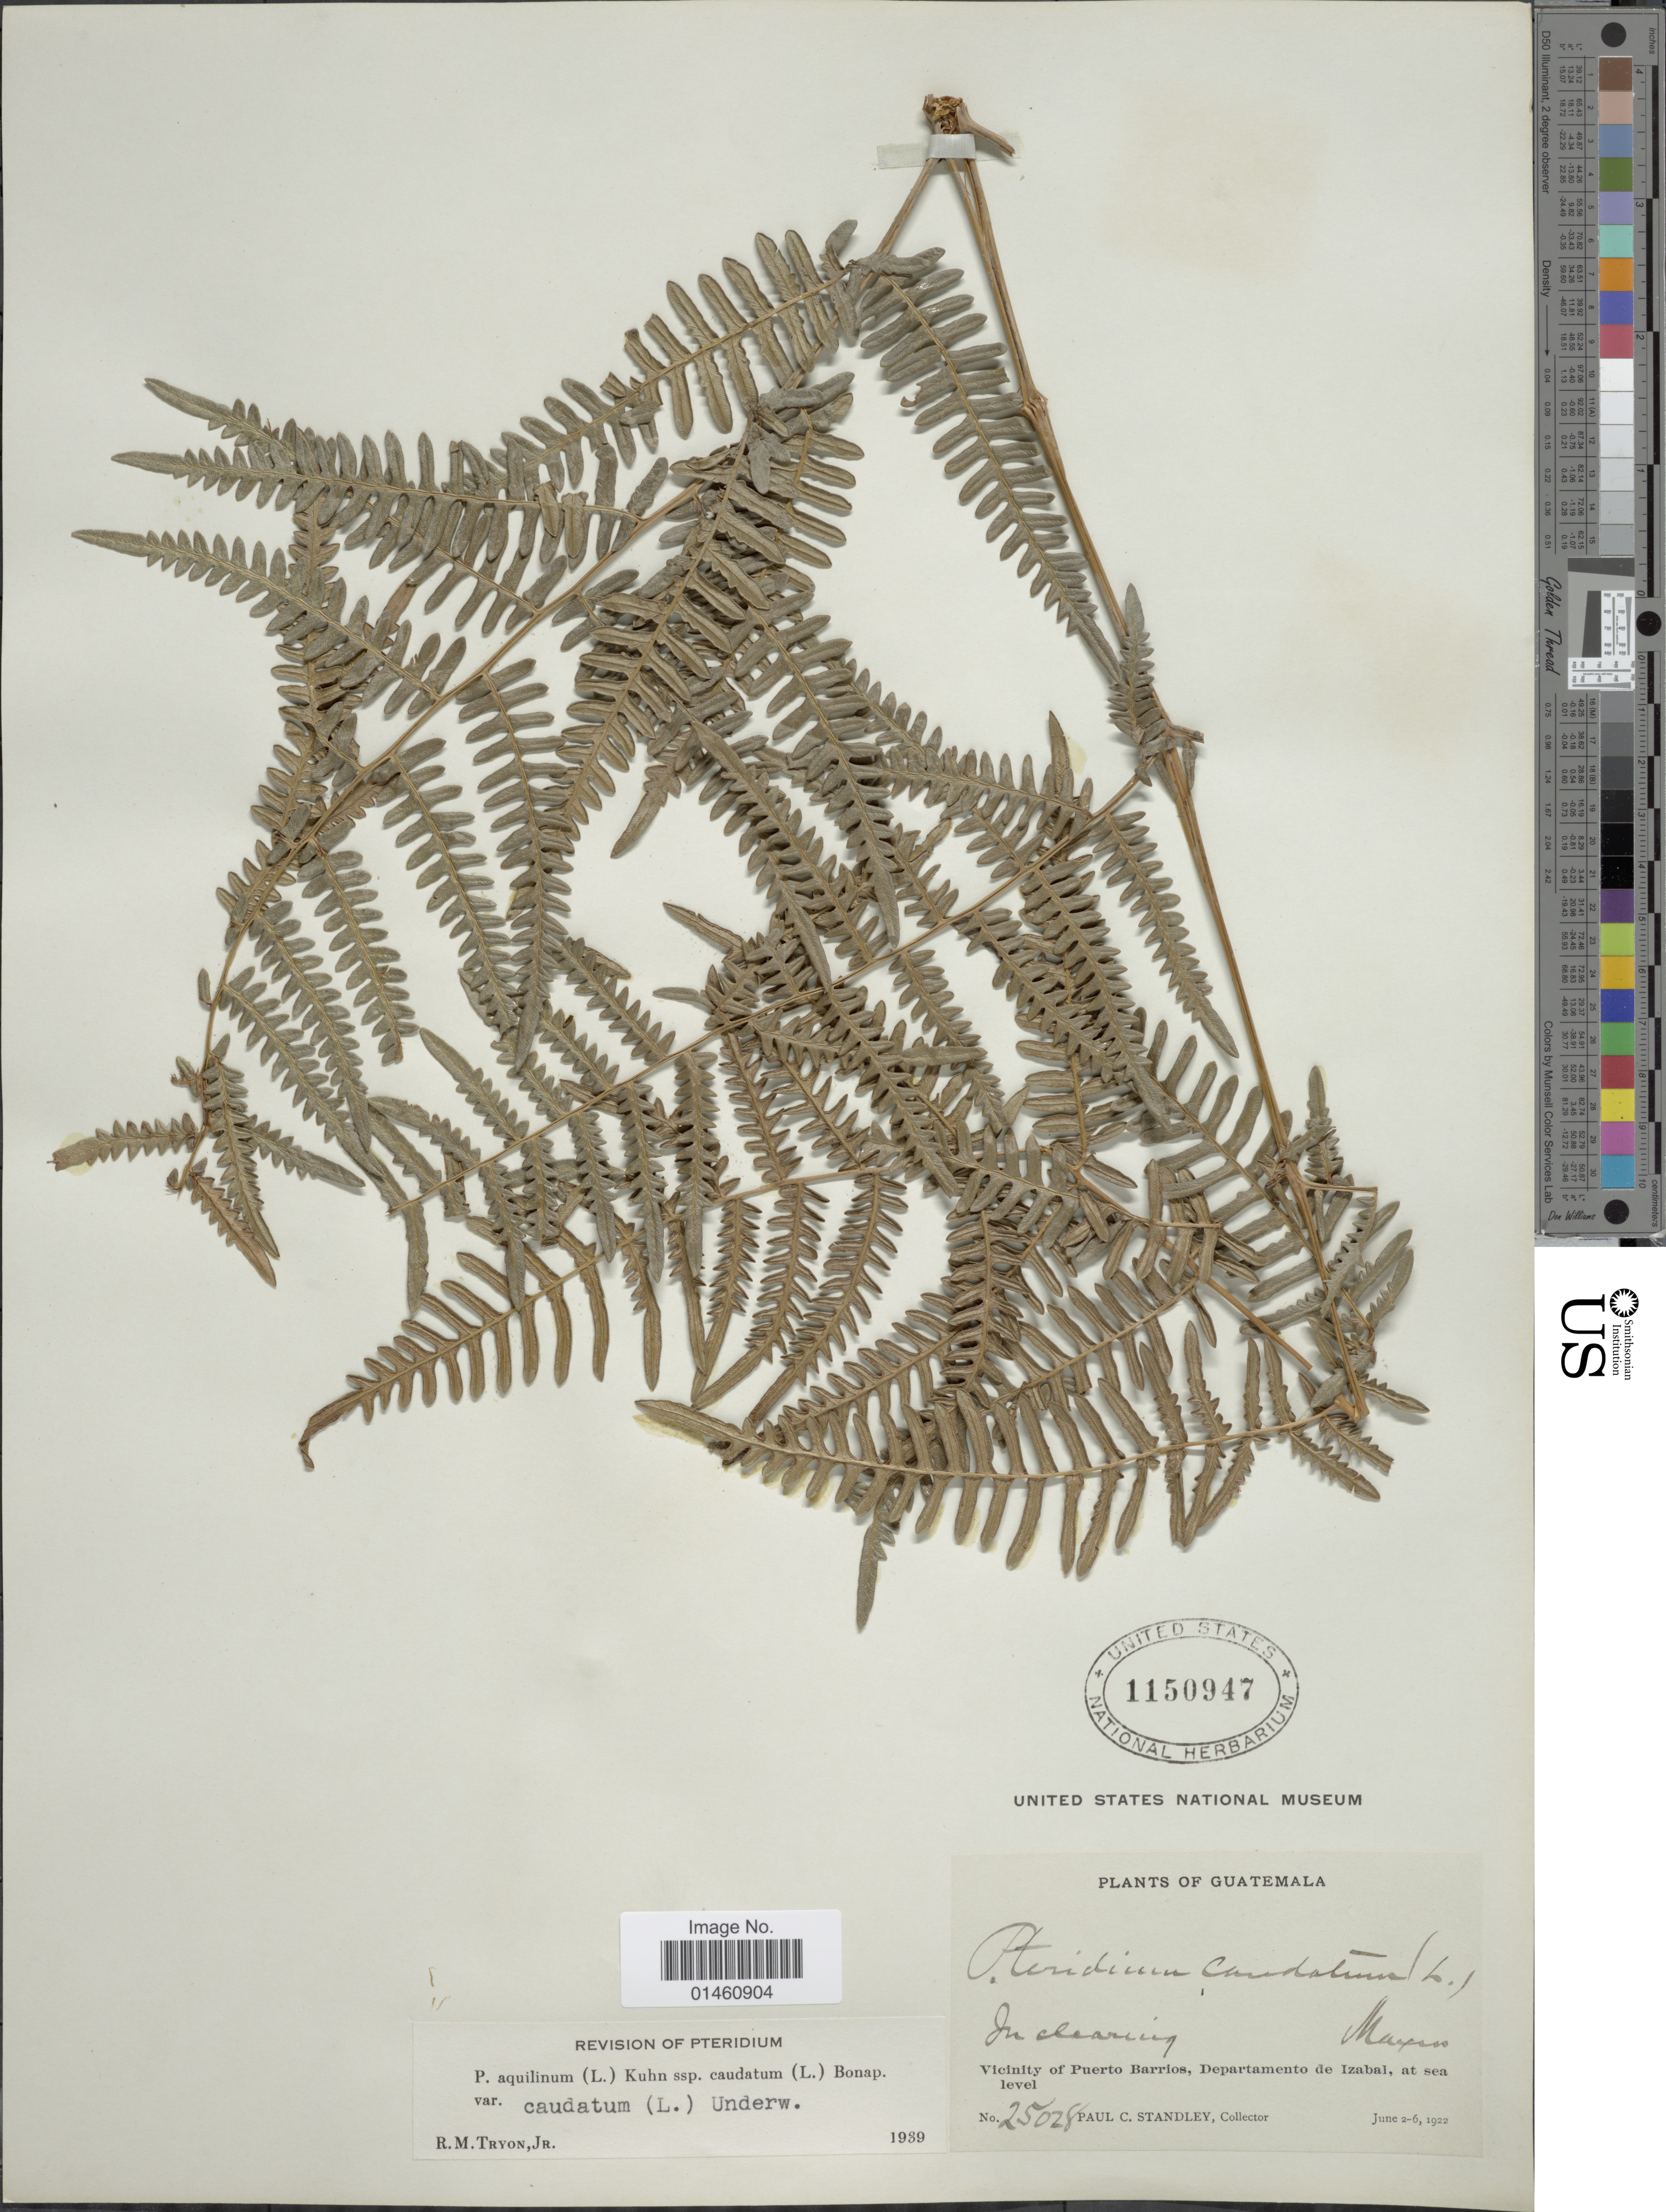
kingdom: Plantae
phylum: Tracheophyta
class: Polypodiopsida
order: Polypodiales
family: Dennstaedtiaceae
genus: Pteridium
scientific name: Pteridium caudatum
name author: (L.) Maxon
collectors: P. C. Standley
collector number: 25028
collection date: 1922-06-02/1922-06-06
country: Guatemala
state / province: Izabal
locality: Vicinity of Puerto Barrios.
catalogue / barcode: US 1150947